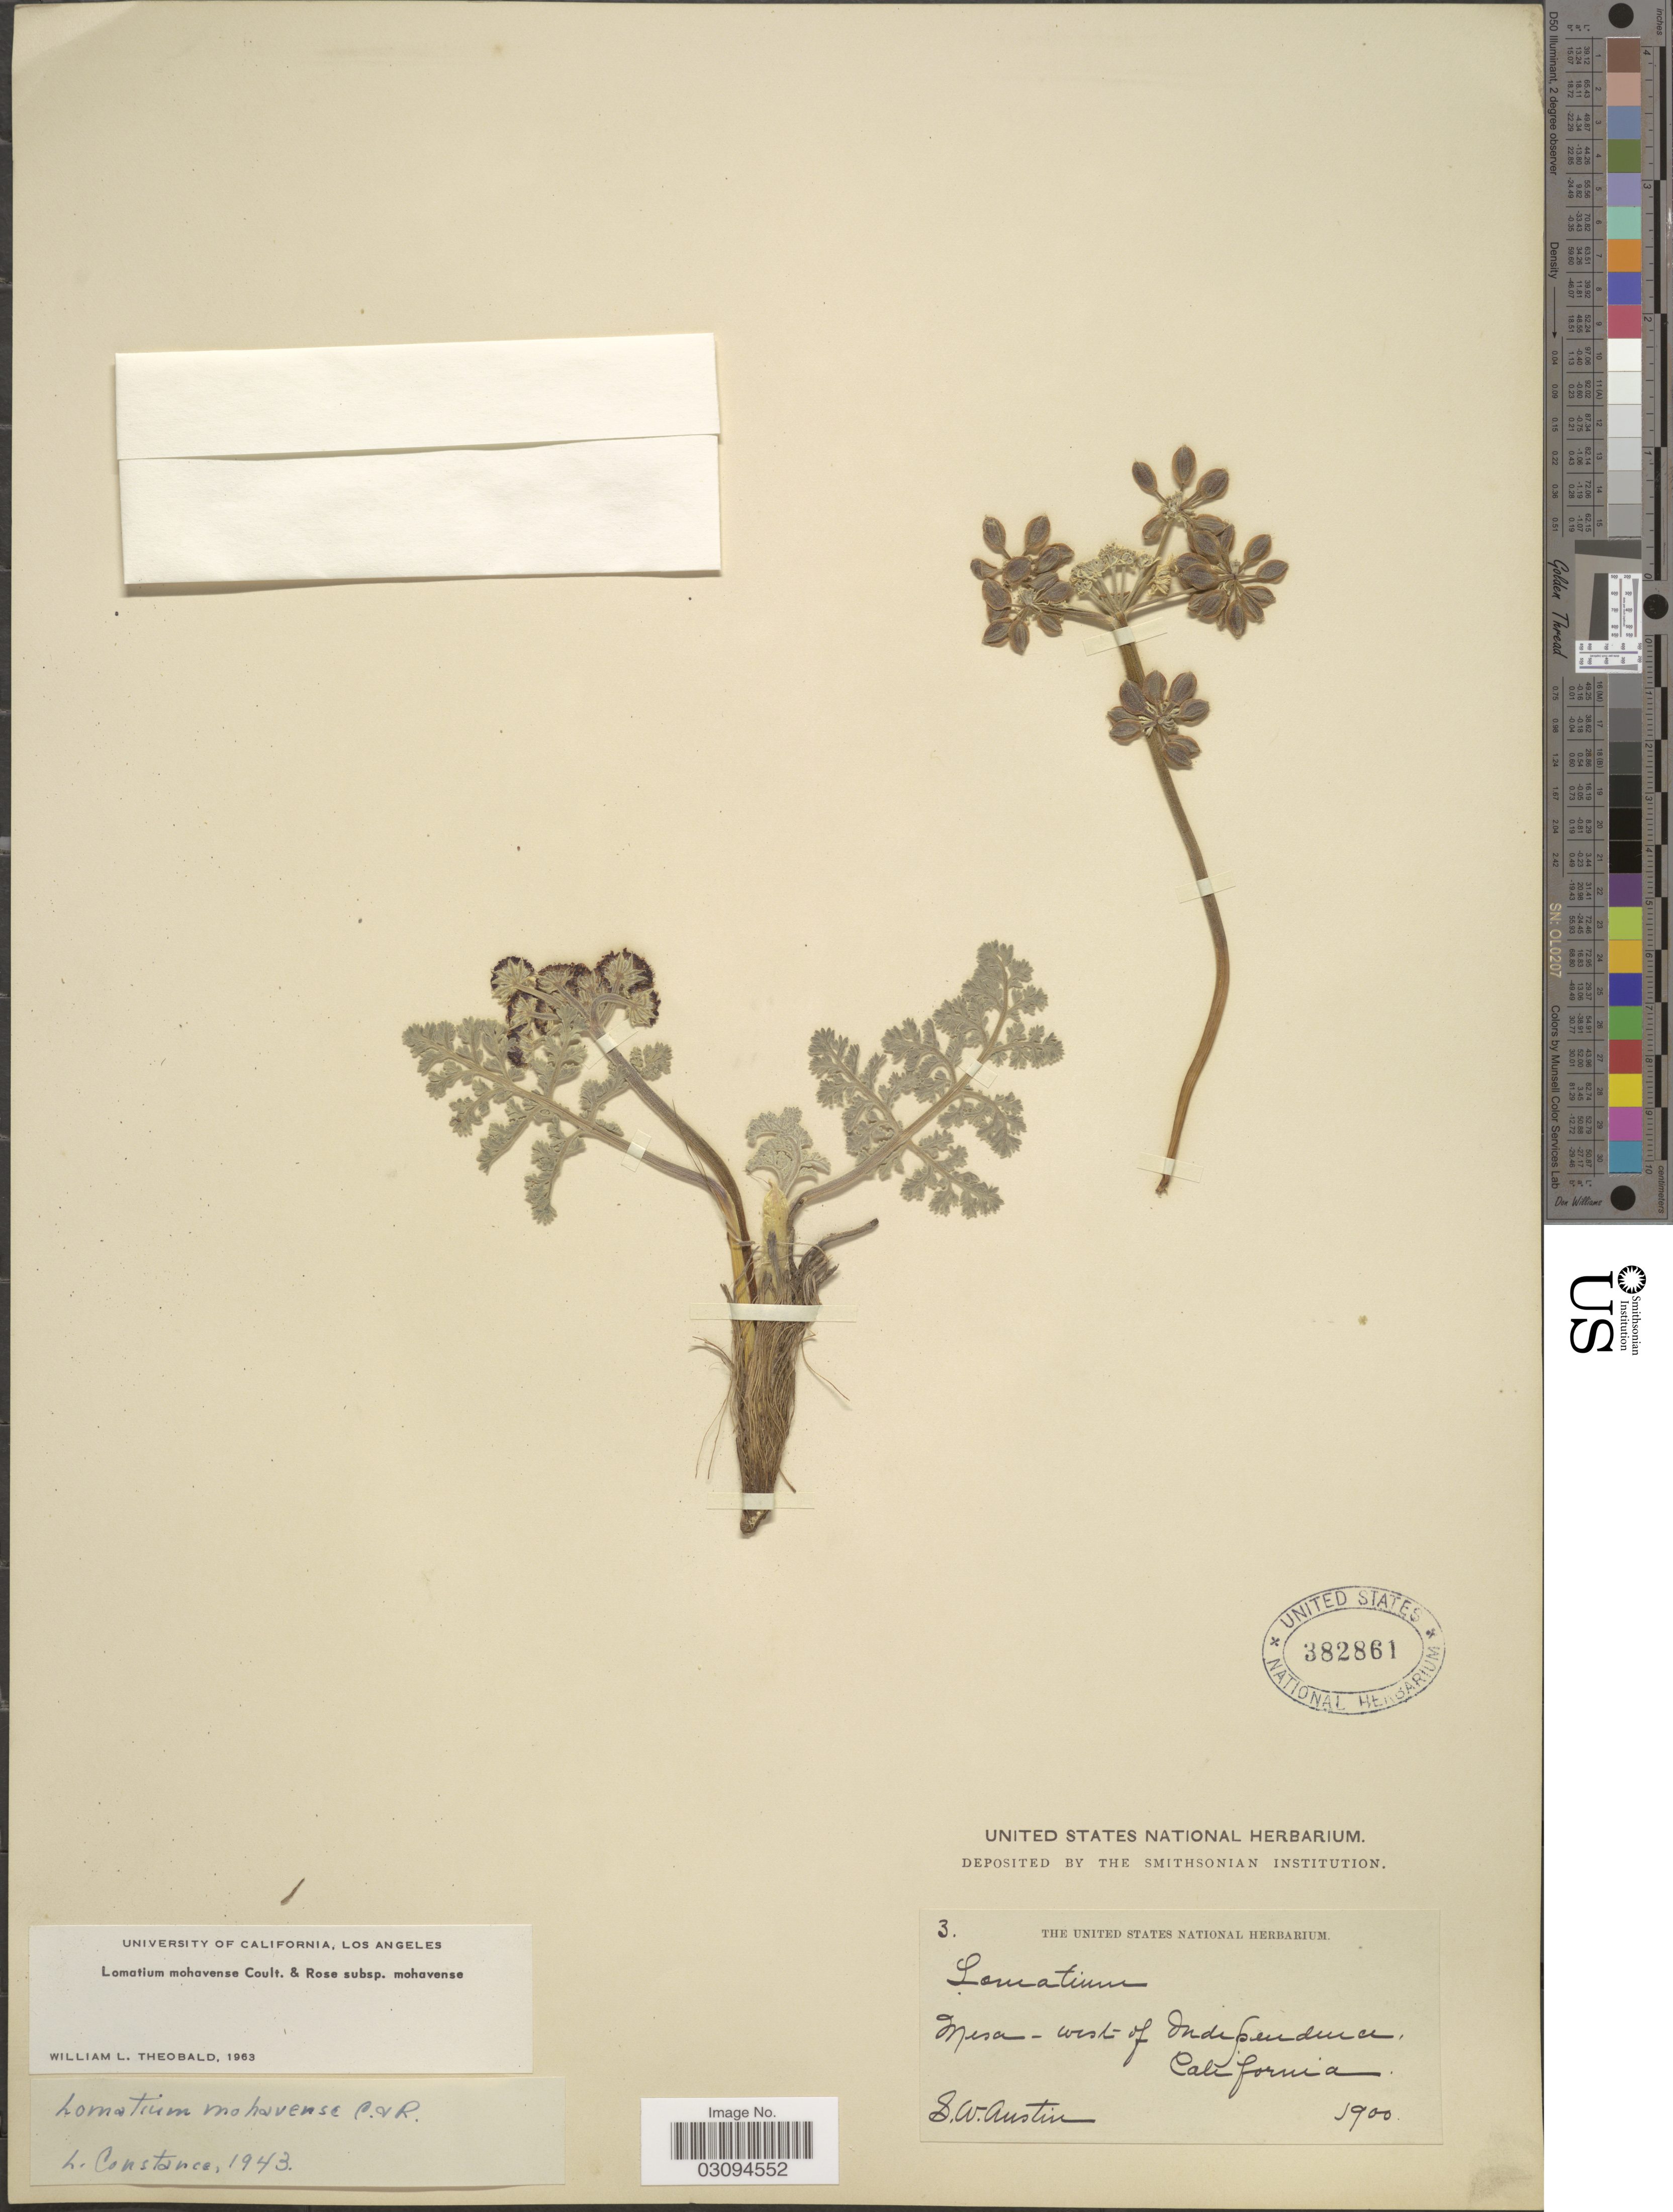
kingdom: Plantae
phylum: Tracheophyta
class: Magnoliopsida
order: Apiales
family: Apiaceae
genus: Lomatium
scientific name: Lomatium mohavense subsp. mohavense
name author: (J.M. Coult. & Rose) J.M. Coult. & Rose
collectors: S. Austin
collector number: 3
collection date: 1900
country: United States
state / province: California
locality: Mesa-west of Independence.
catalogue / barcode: US 382861